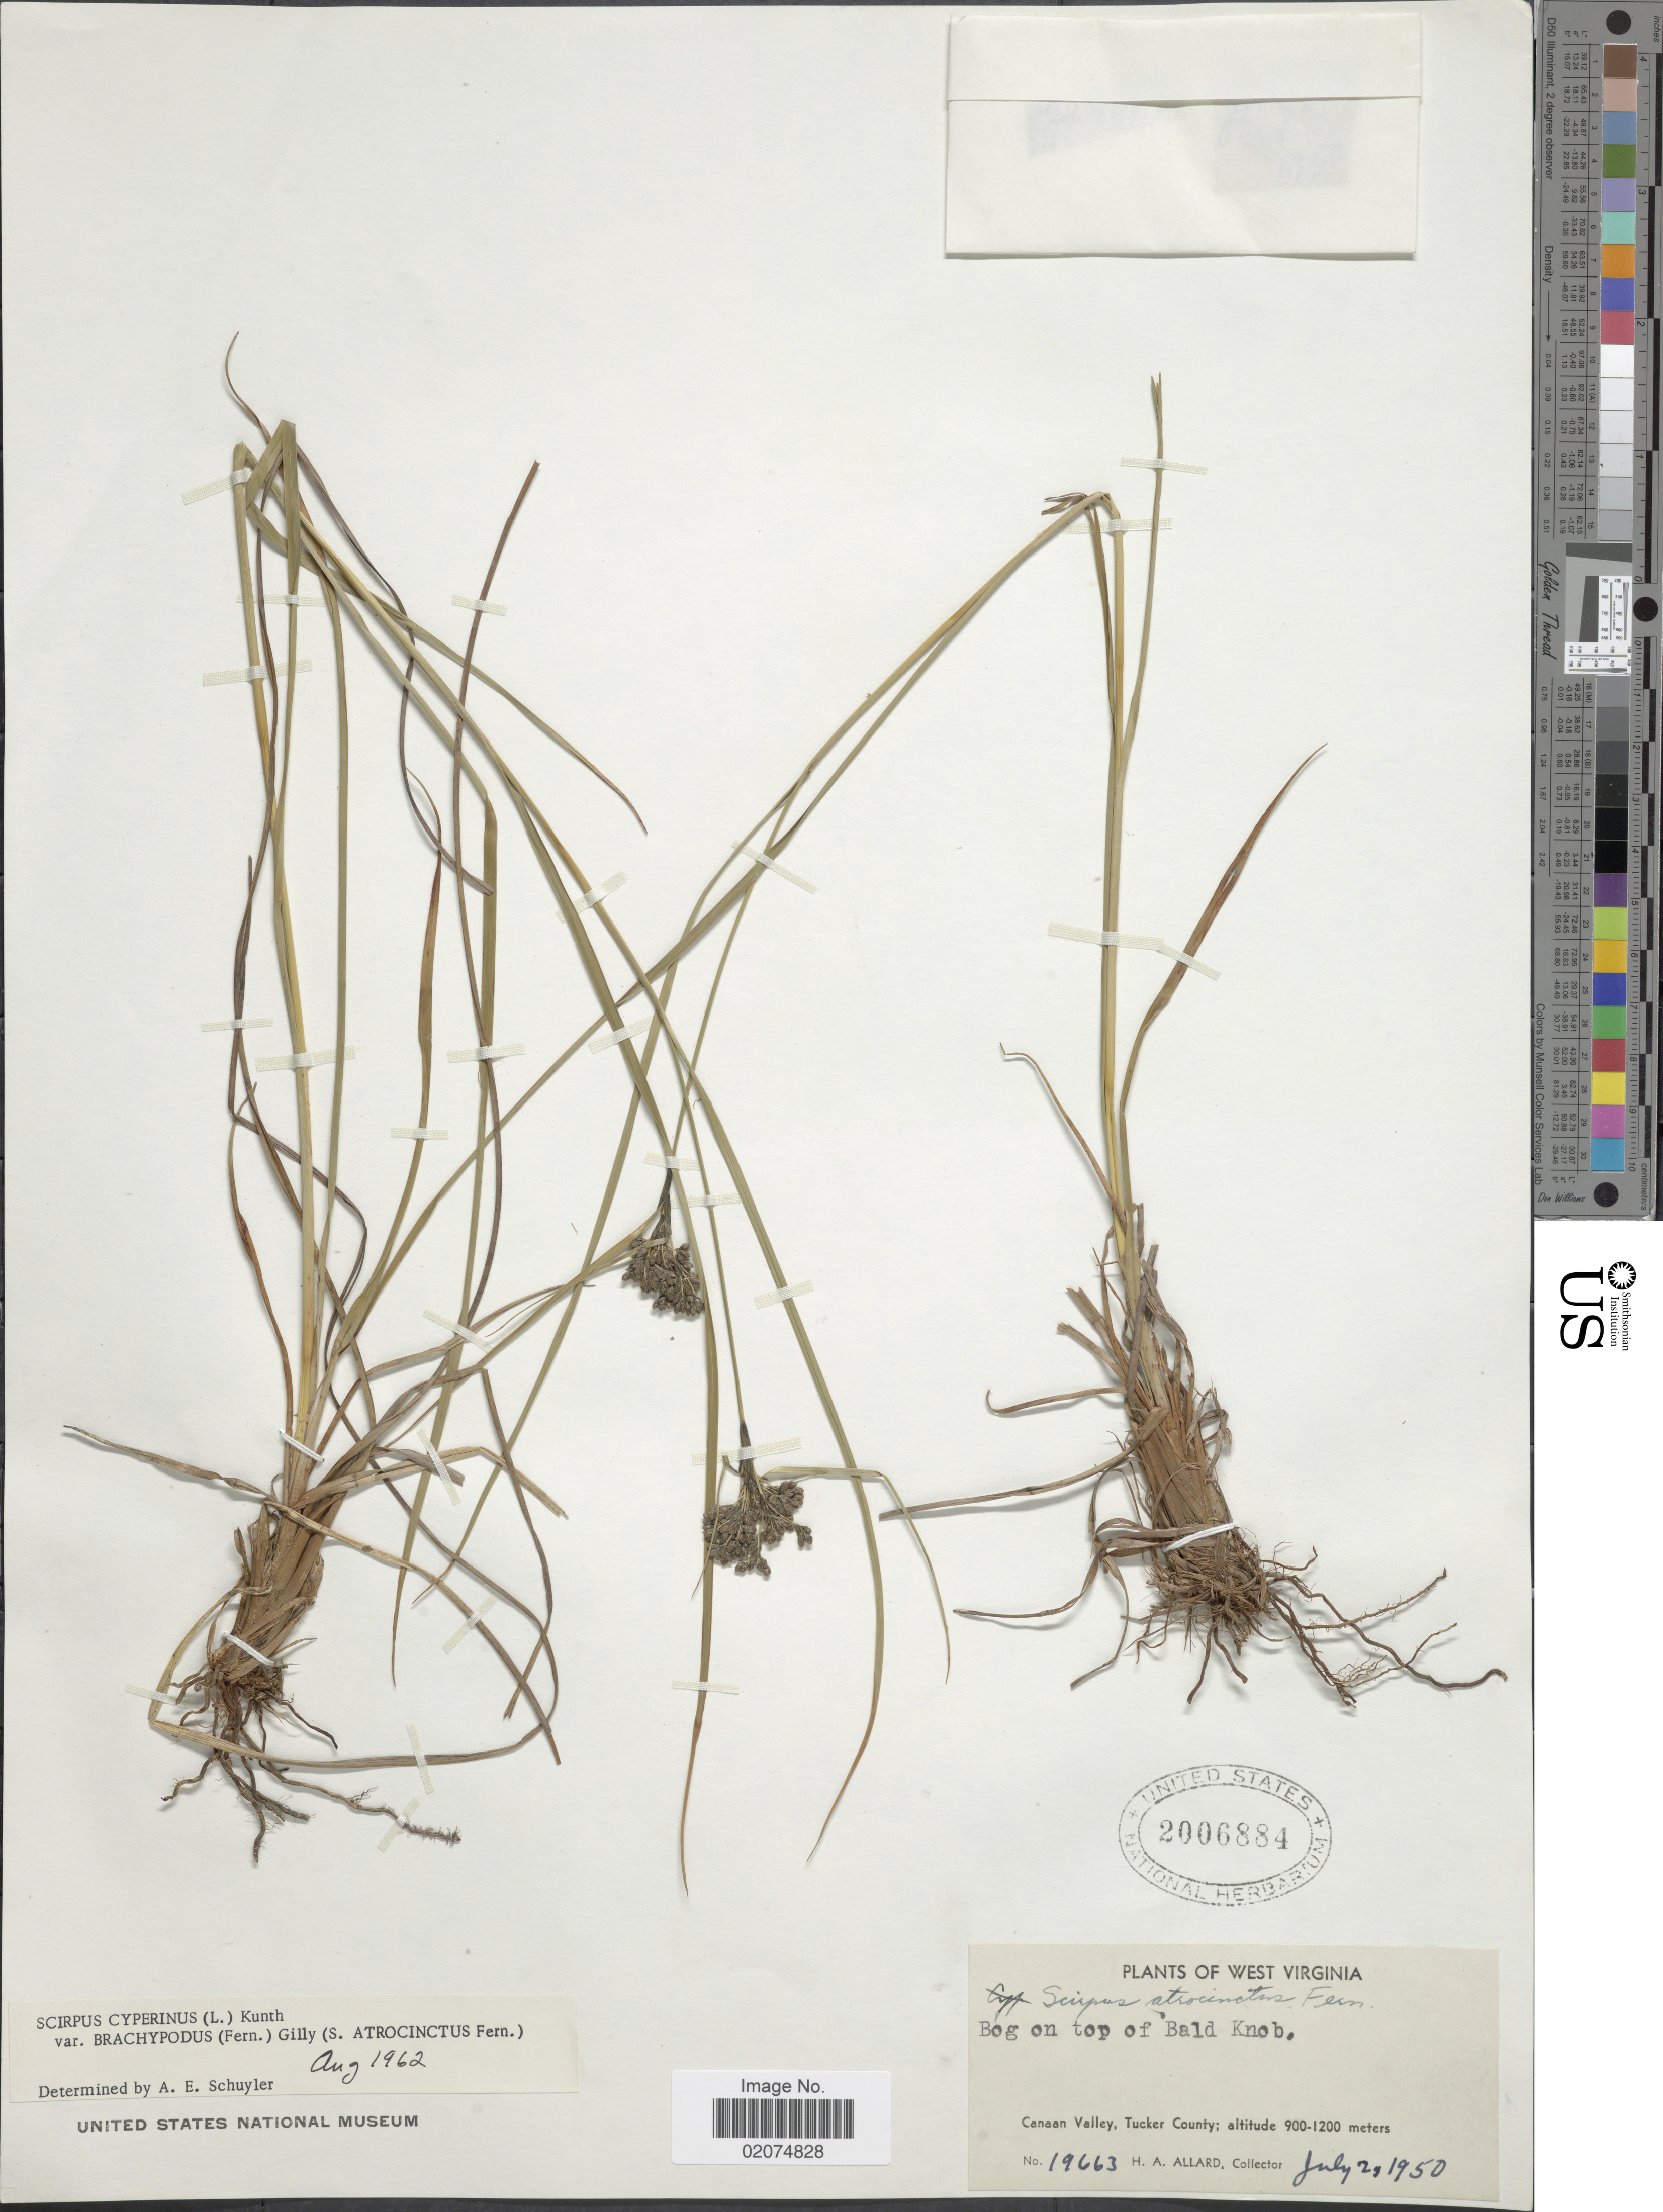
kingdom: Plantae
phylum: Tracheophyta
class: Liliopsida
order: Poales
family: Cyperaceae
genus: Scirpus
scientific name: Scirpus atrocinctus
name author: Fernald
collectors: H. A. Allard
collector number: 19663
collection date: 1950-07-02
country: United States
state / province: West Virginia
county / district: Tucker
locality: Bog on top of Bald Knob, Canaan Valley, Tucker County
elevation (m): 900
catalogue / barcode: US 2006884